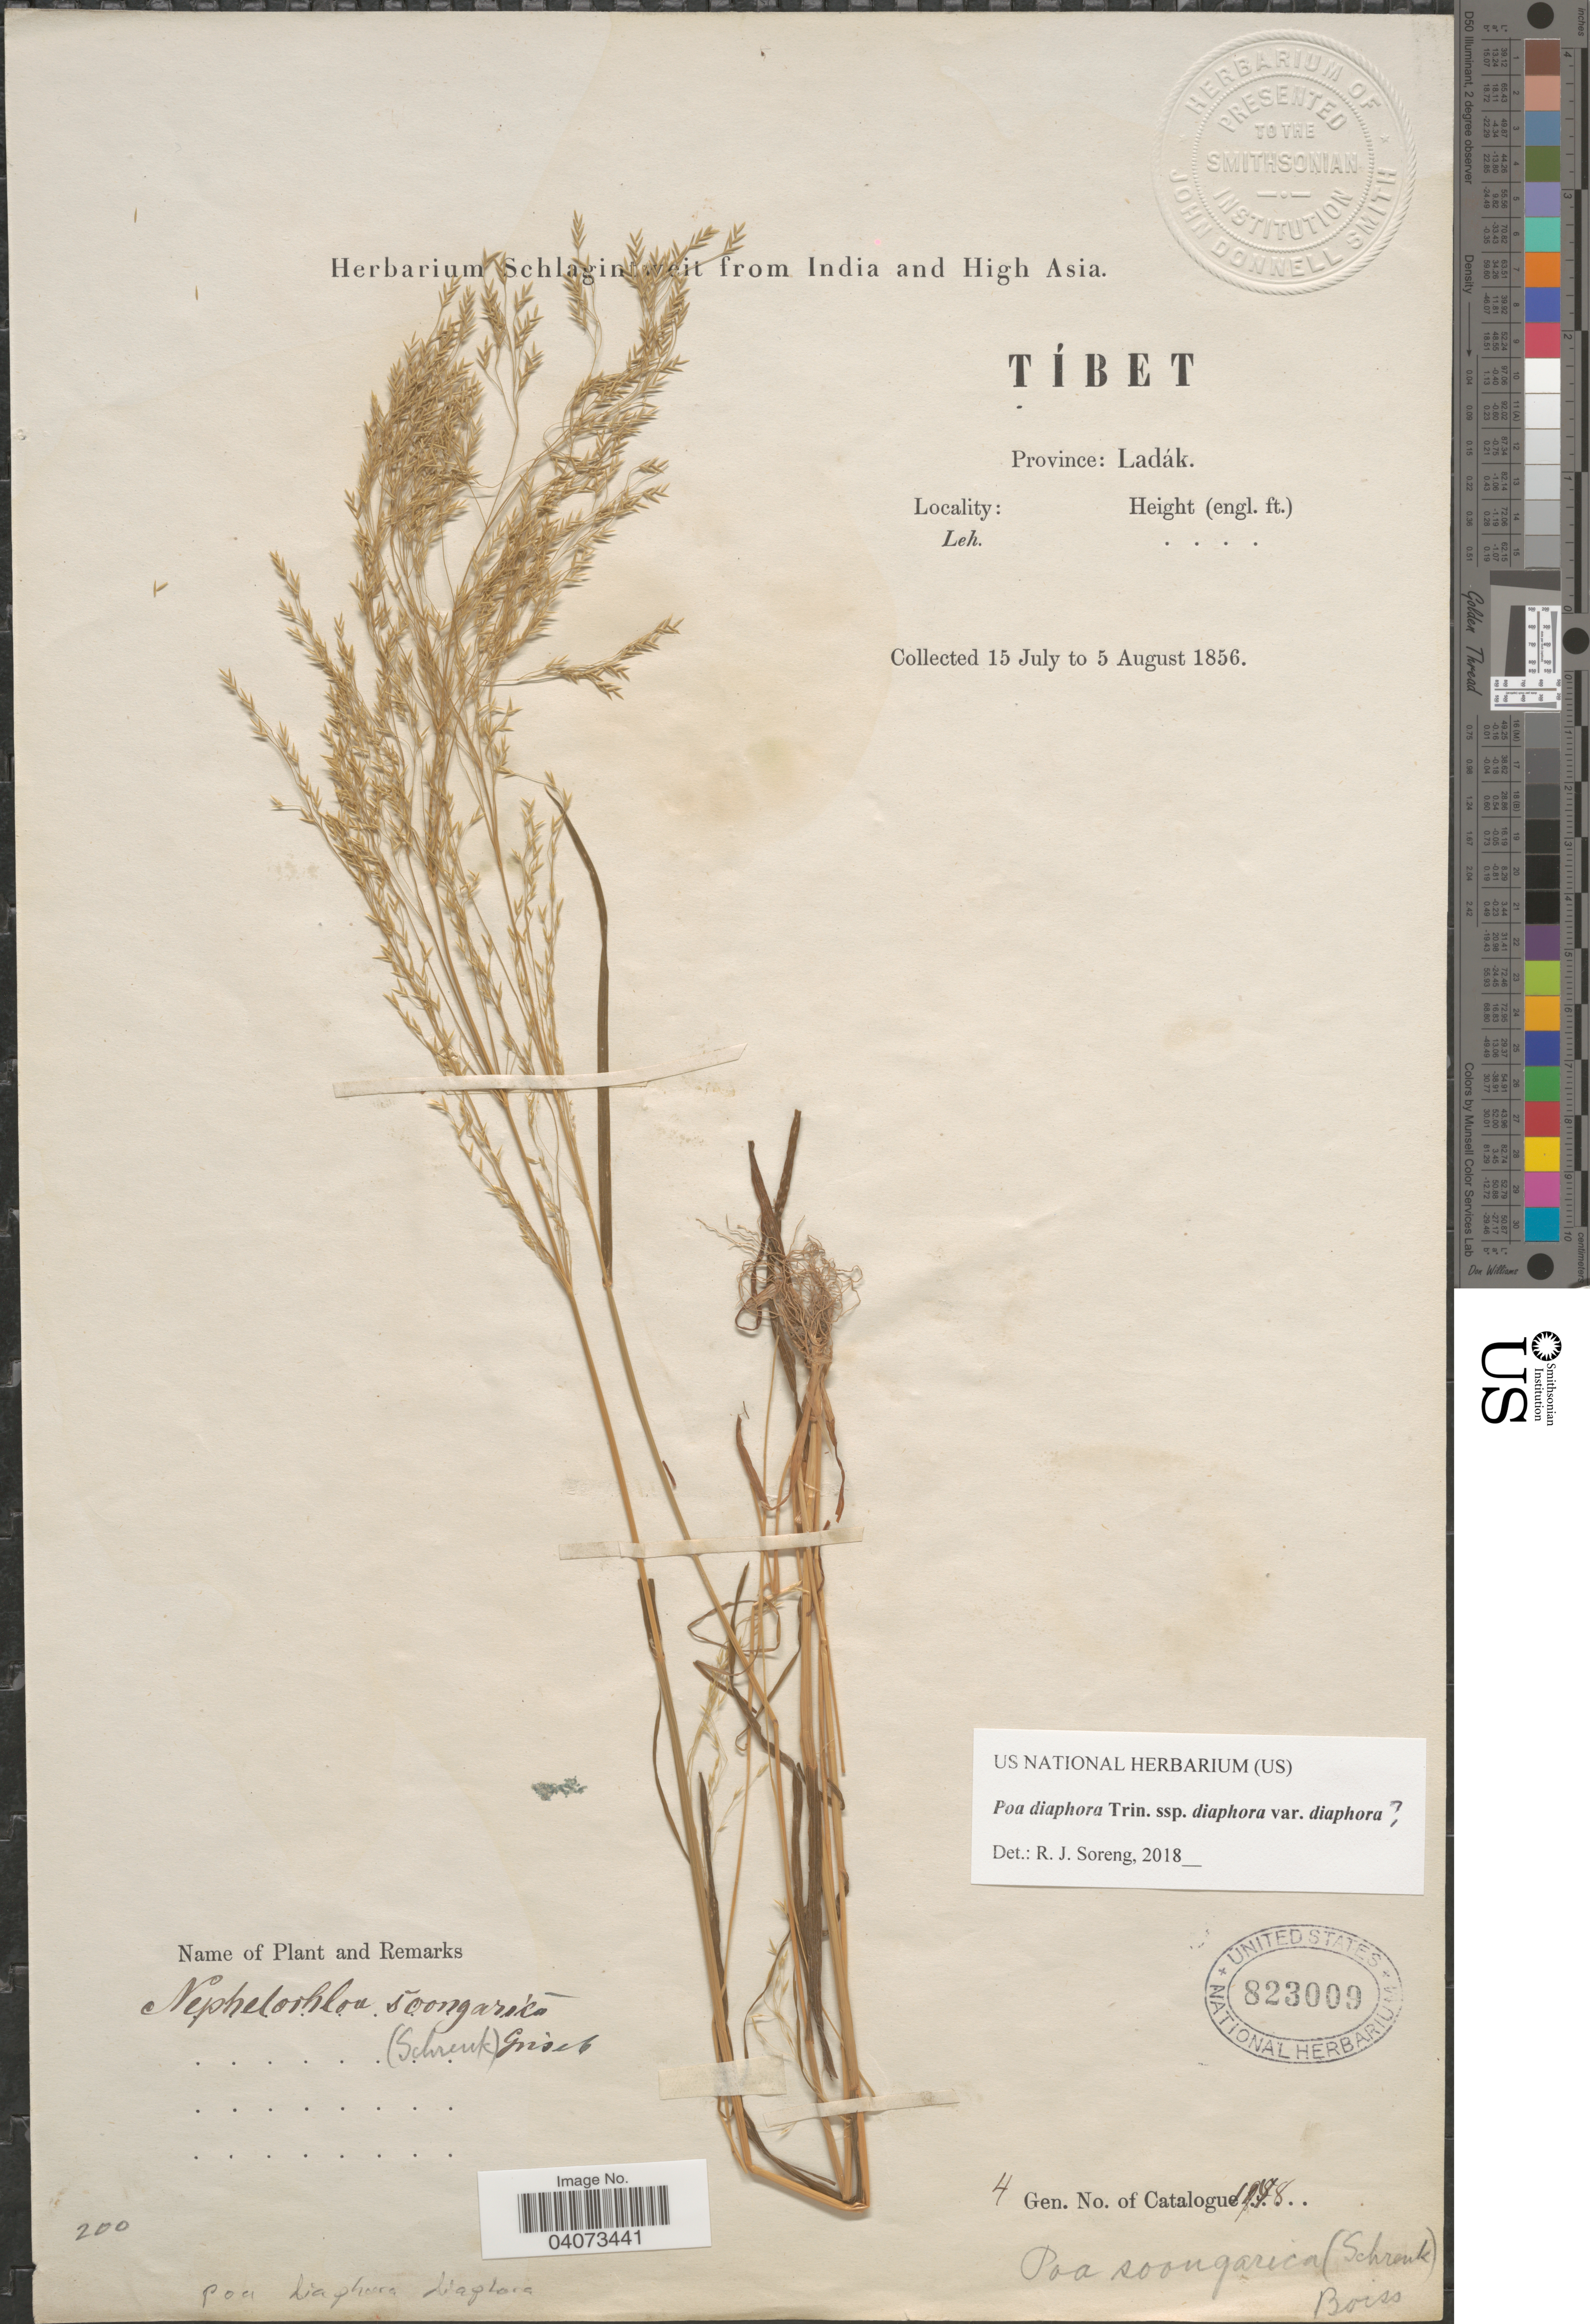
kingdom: Plantae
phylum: Tracheophyta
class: Liliopsida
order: Poales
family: Poaceae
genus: Poa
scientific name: Poa diaphora subsp. diaphora var. diaphora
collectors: ex herb. Schlagintweit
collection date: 1856-07-15/1856-08-05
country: India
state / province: Ladakh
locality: Tïbet. Province: Ladák. Leh.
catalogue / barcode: US 823009